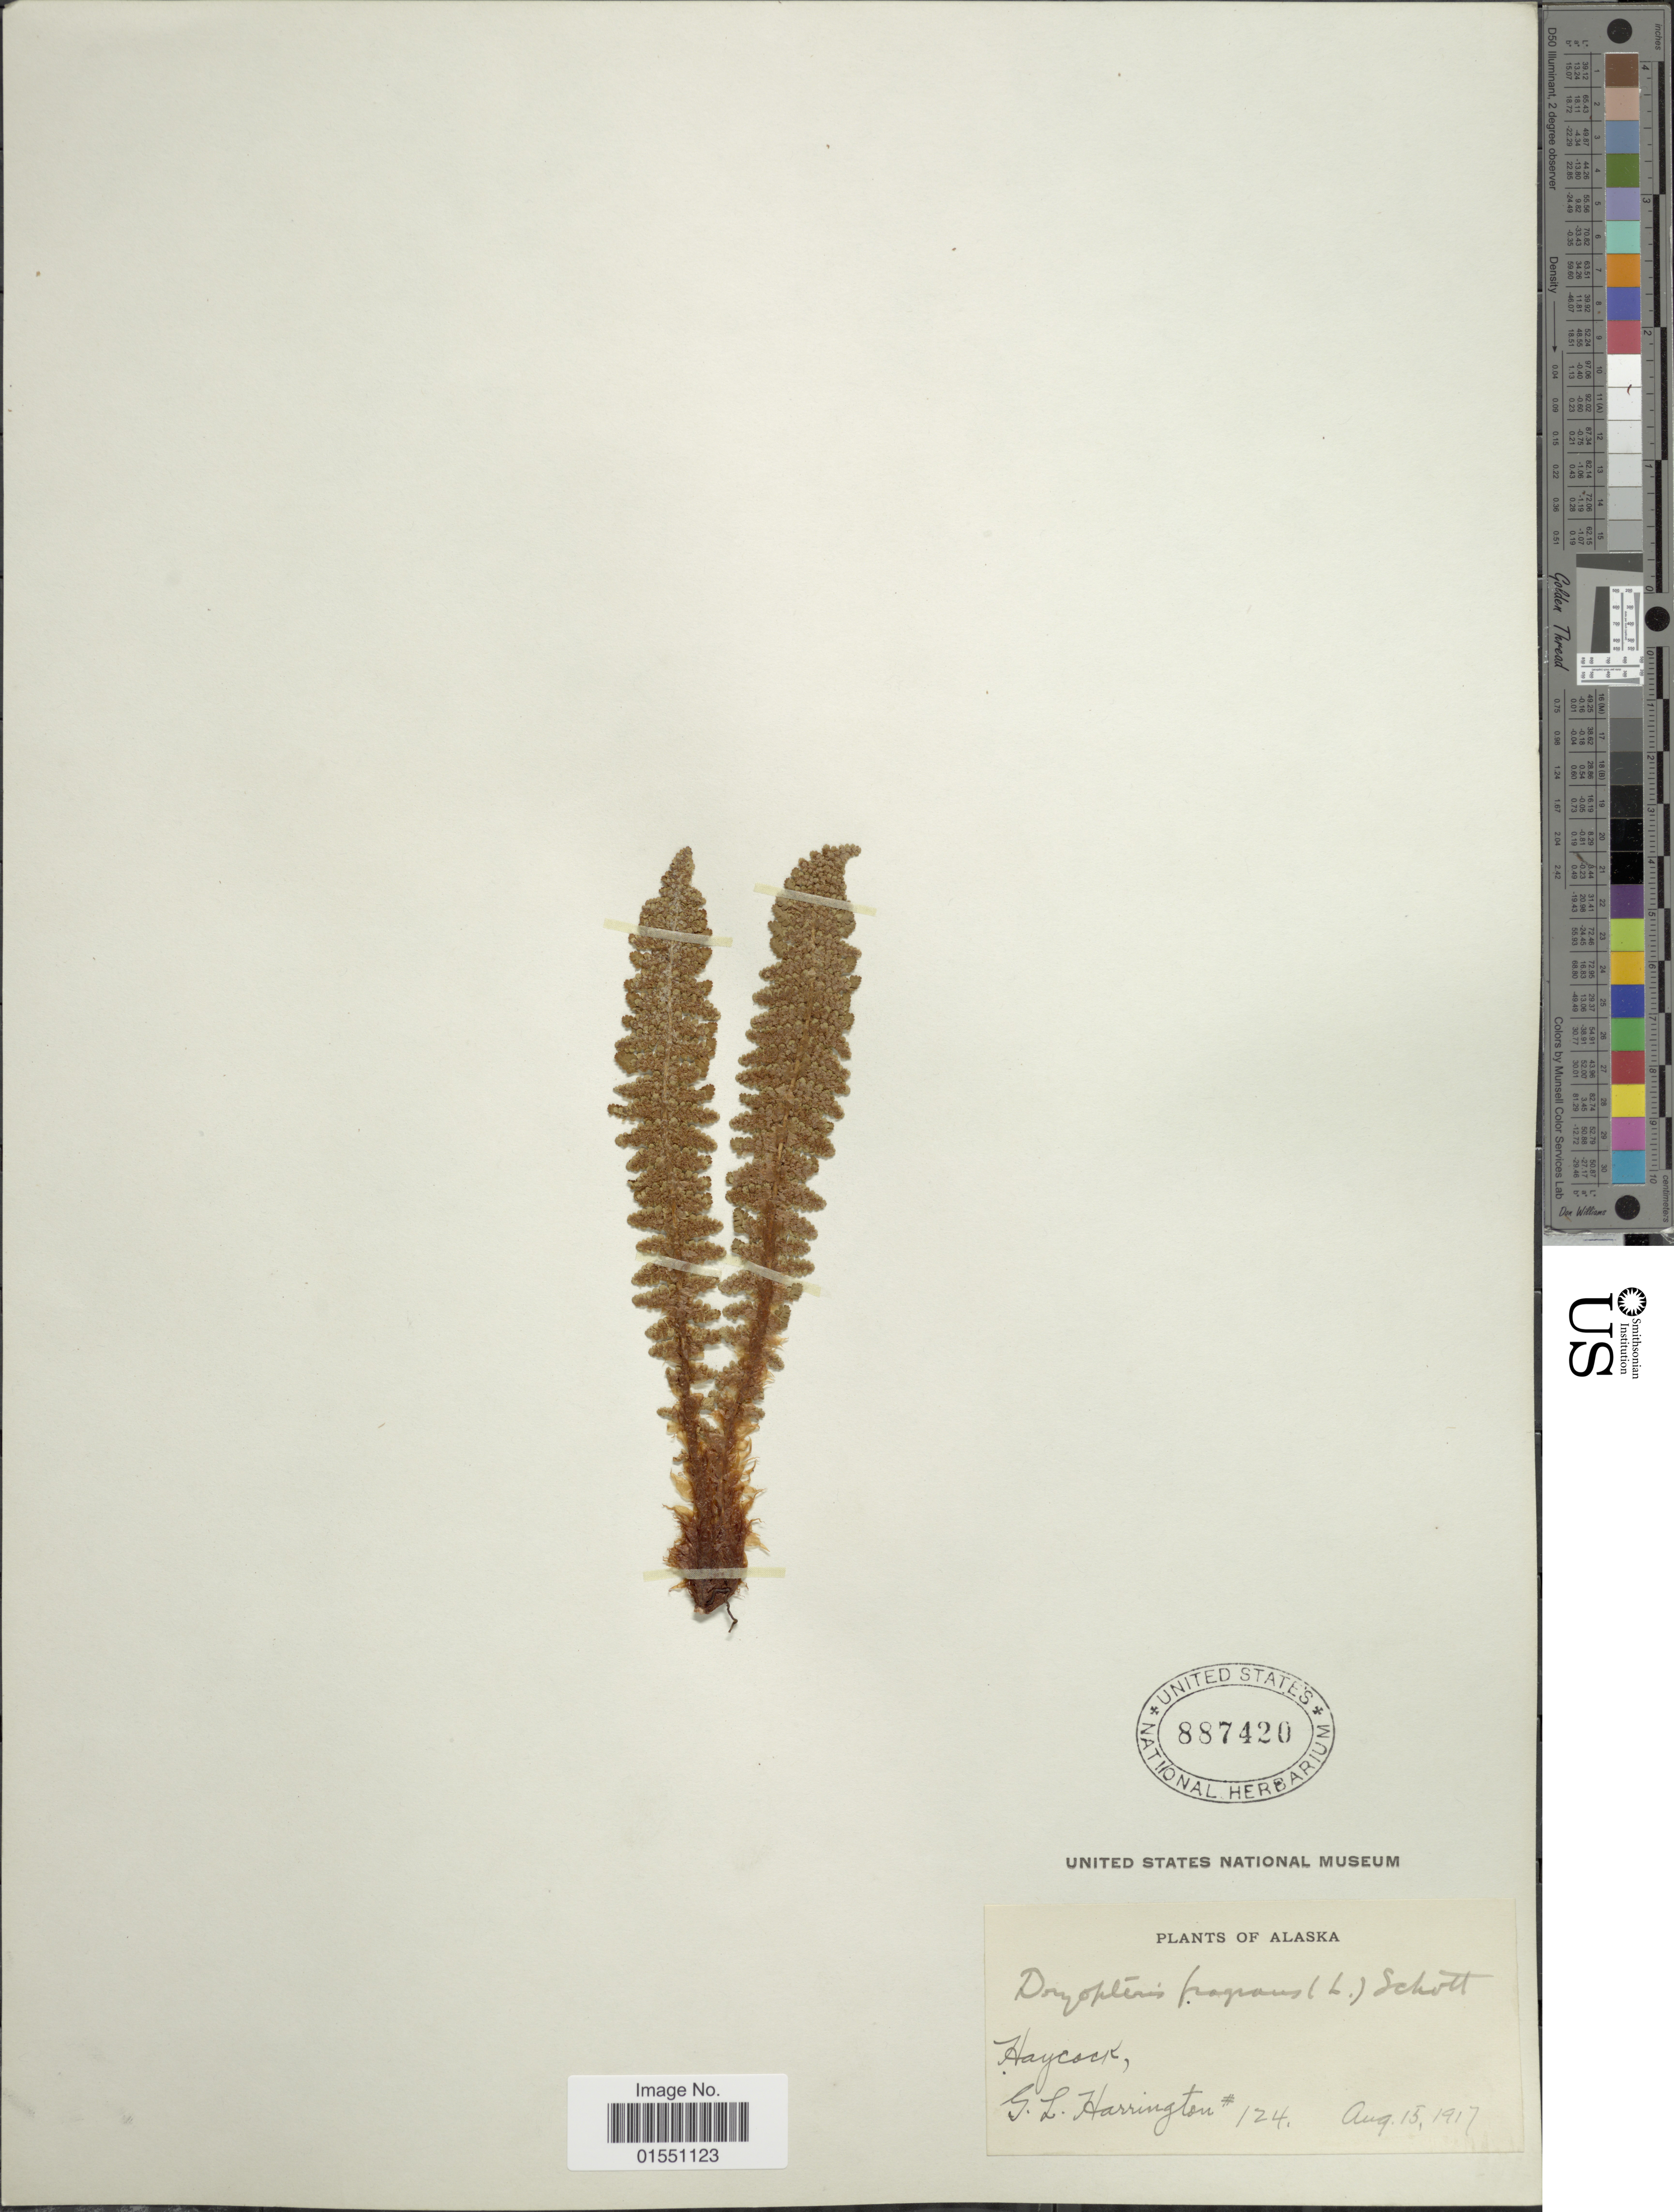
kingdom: Plantae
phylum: Tracheophyta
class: Polypodiopsida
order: Polypodiales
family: Dryopteridaceae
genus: Dryopteris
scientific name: Dryopteris fragrans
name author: (L.) Schott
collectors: G. Harrington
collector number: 124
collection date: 1917-08-15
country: United States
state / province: Alaska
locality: Haycock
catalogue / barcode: US 887420